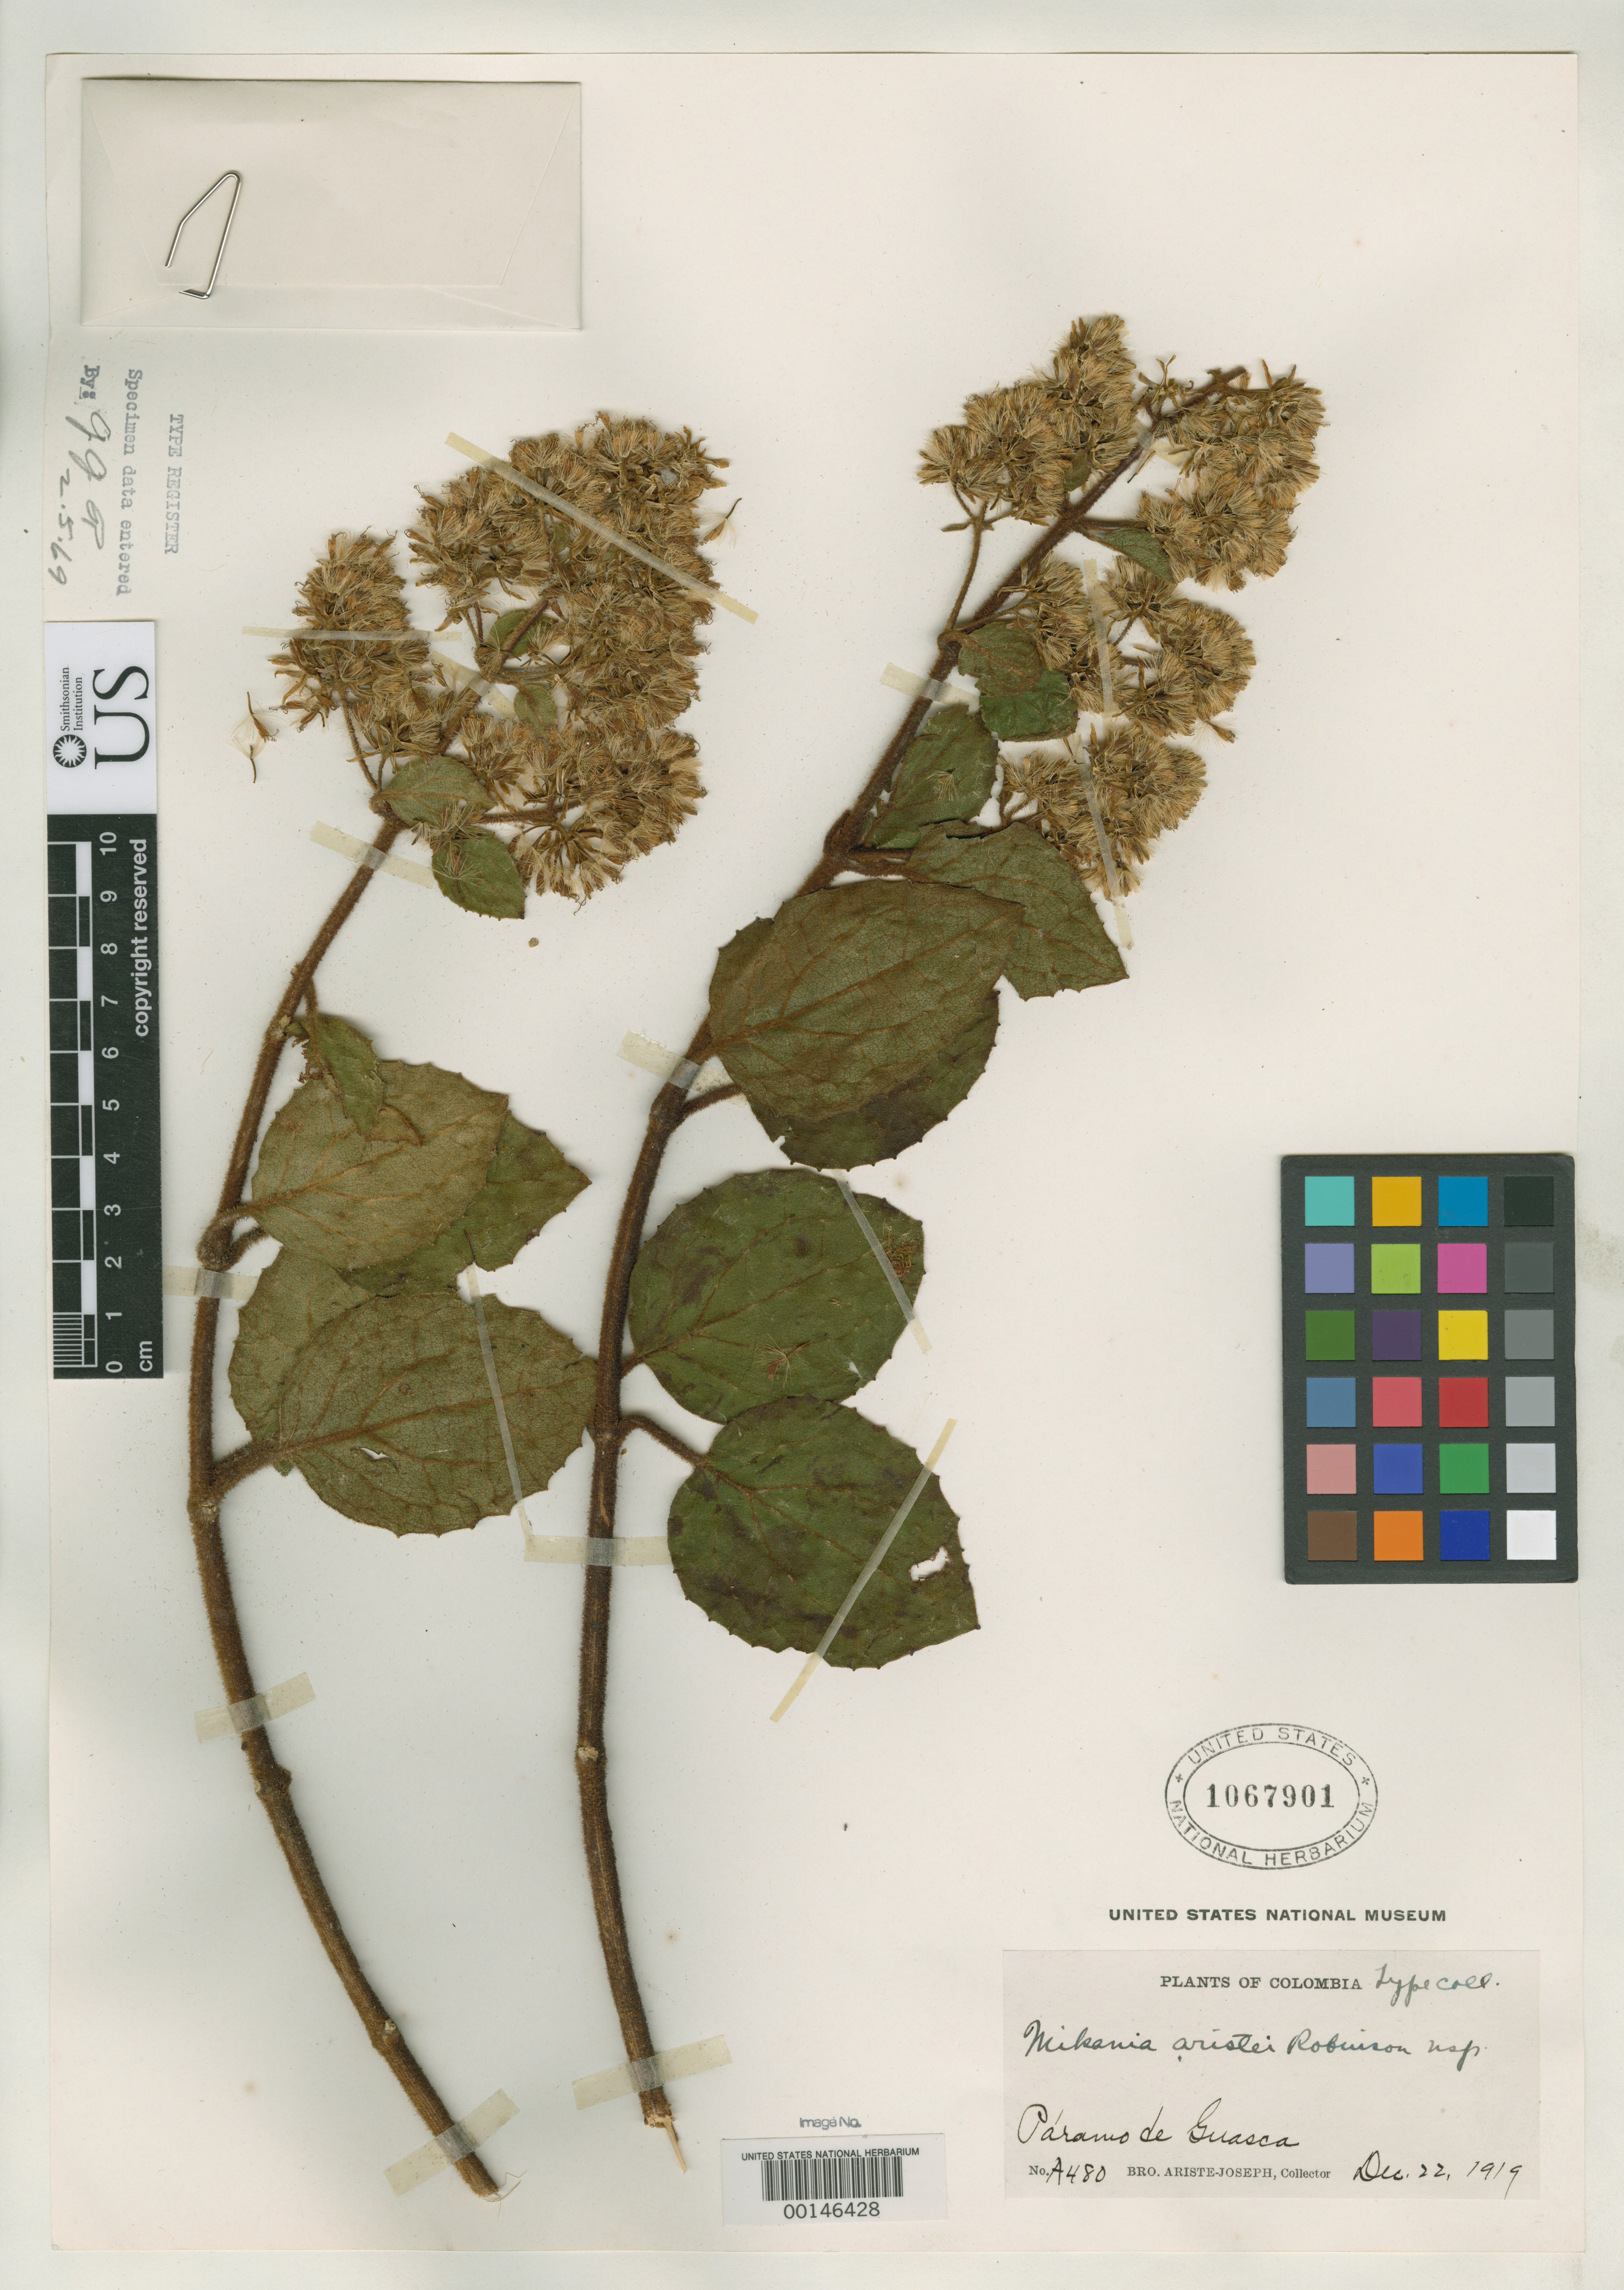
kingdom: Plantae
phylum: Tracheophyta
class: Magnoliopsida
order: Asterales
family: Asteraceae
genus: Mikania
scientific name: Mikania aristei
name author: B.L. Rob.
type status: Isotype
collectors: Bro. Ariste-Joseph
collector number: A 480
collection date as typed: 22 Dec 1919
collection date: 1919-12-22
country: Colombia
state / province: Cundinamarca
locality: Páramo de Guasca.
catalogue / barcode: US 1067901